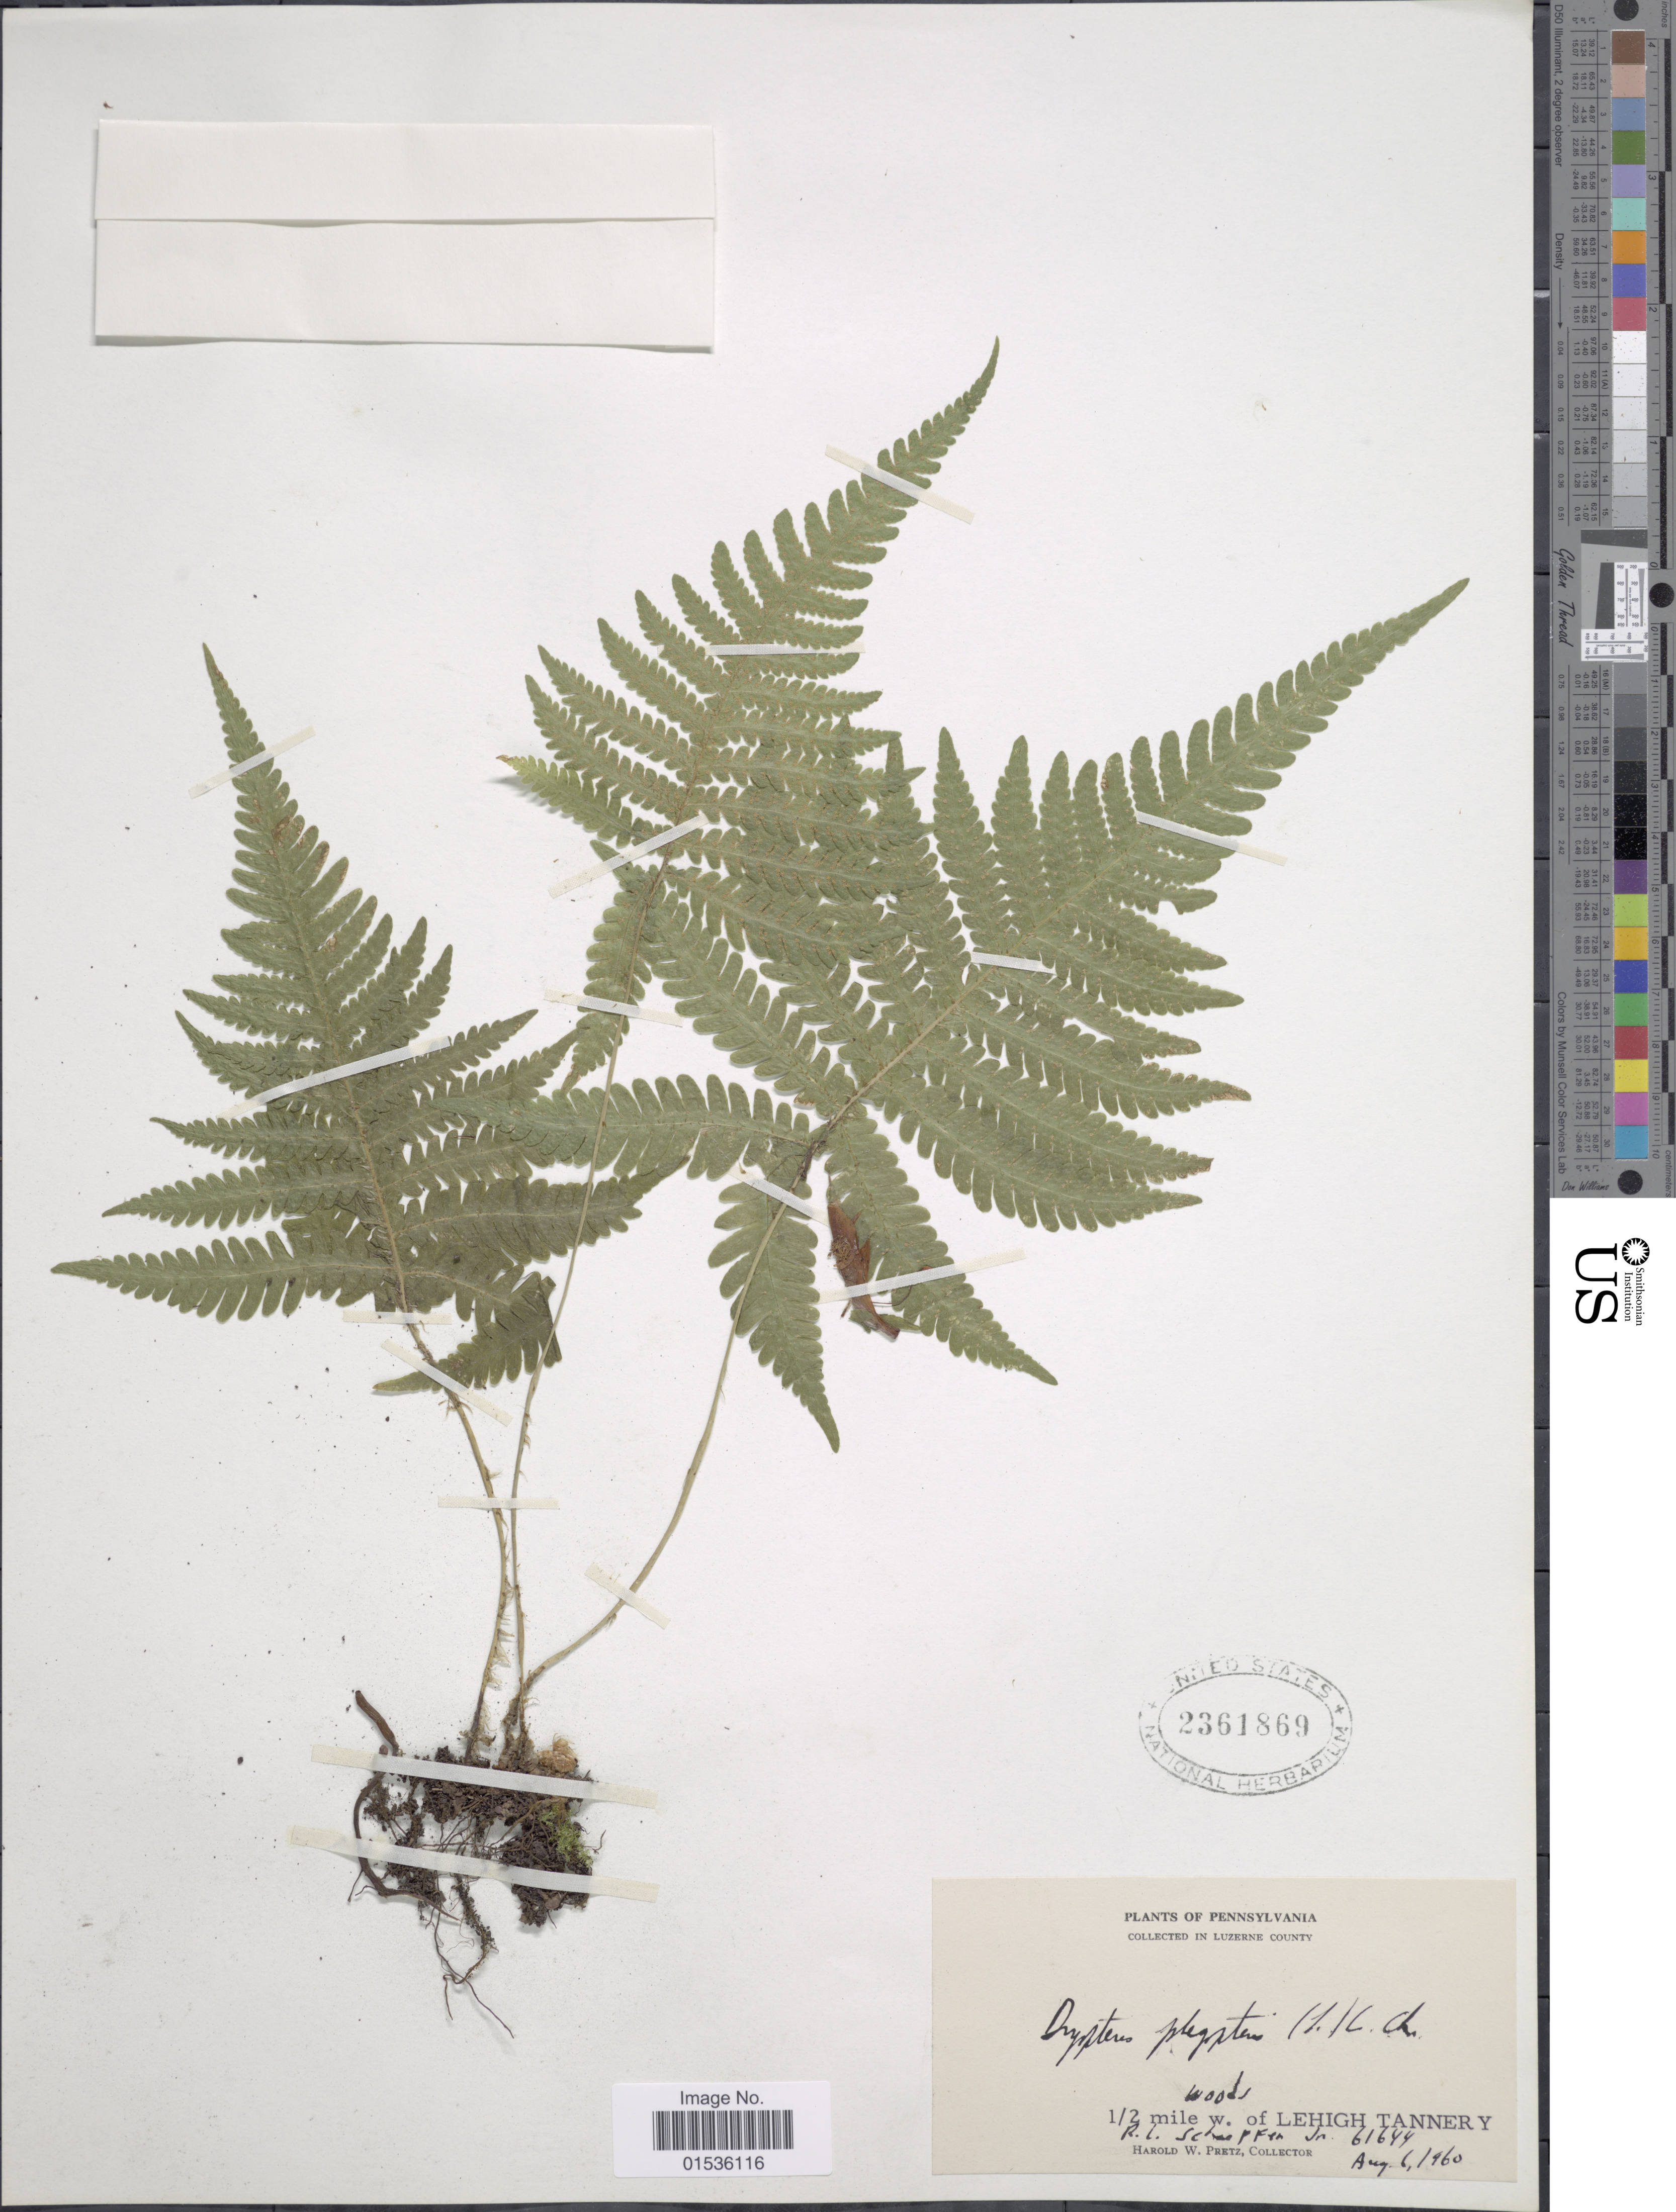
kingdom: Plantae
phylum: Tracheophyta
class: Polypodiopsida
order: Polypodiales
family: Thelypteridaceae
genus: Phegopteris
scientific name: Phegopteris connectilis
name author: (Michx.) Watt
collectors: R. L. Schaeffer Jr. & H. W. Pretz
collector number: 61644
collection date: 1960-08-06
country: United States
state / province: Pennsylvania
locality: Luzerne County. 1/2 w. of Lehigh Tannery,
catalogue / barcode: US 2361869